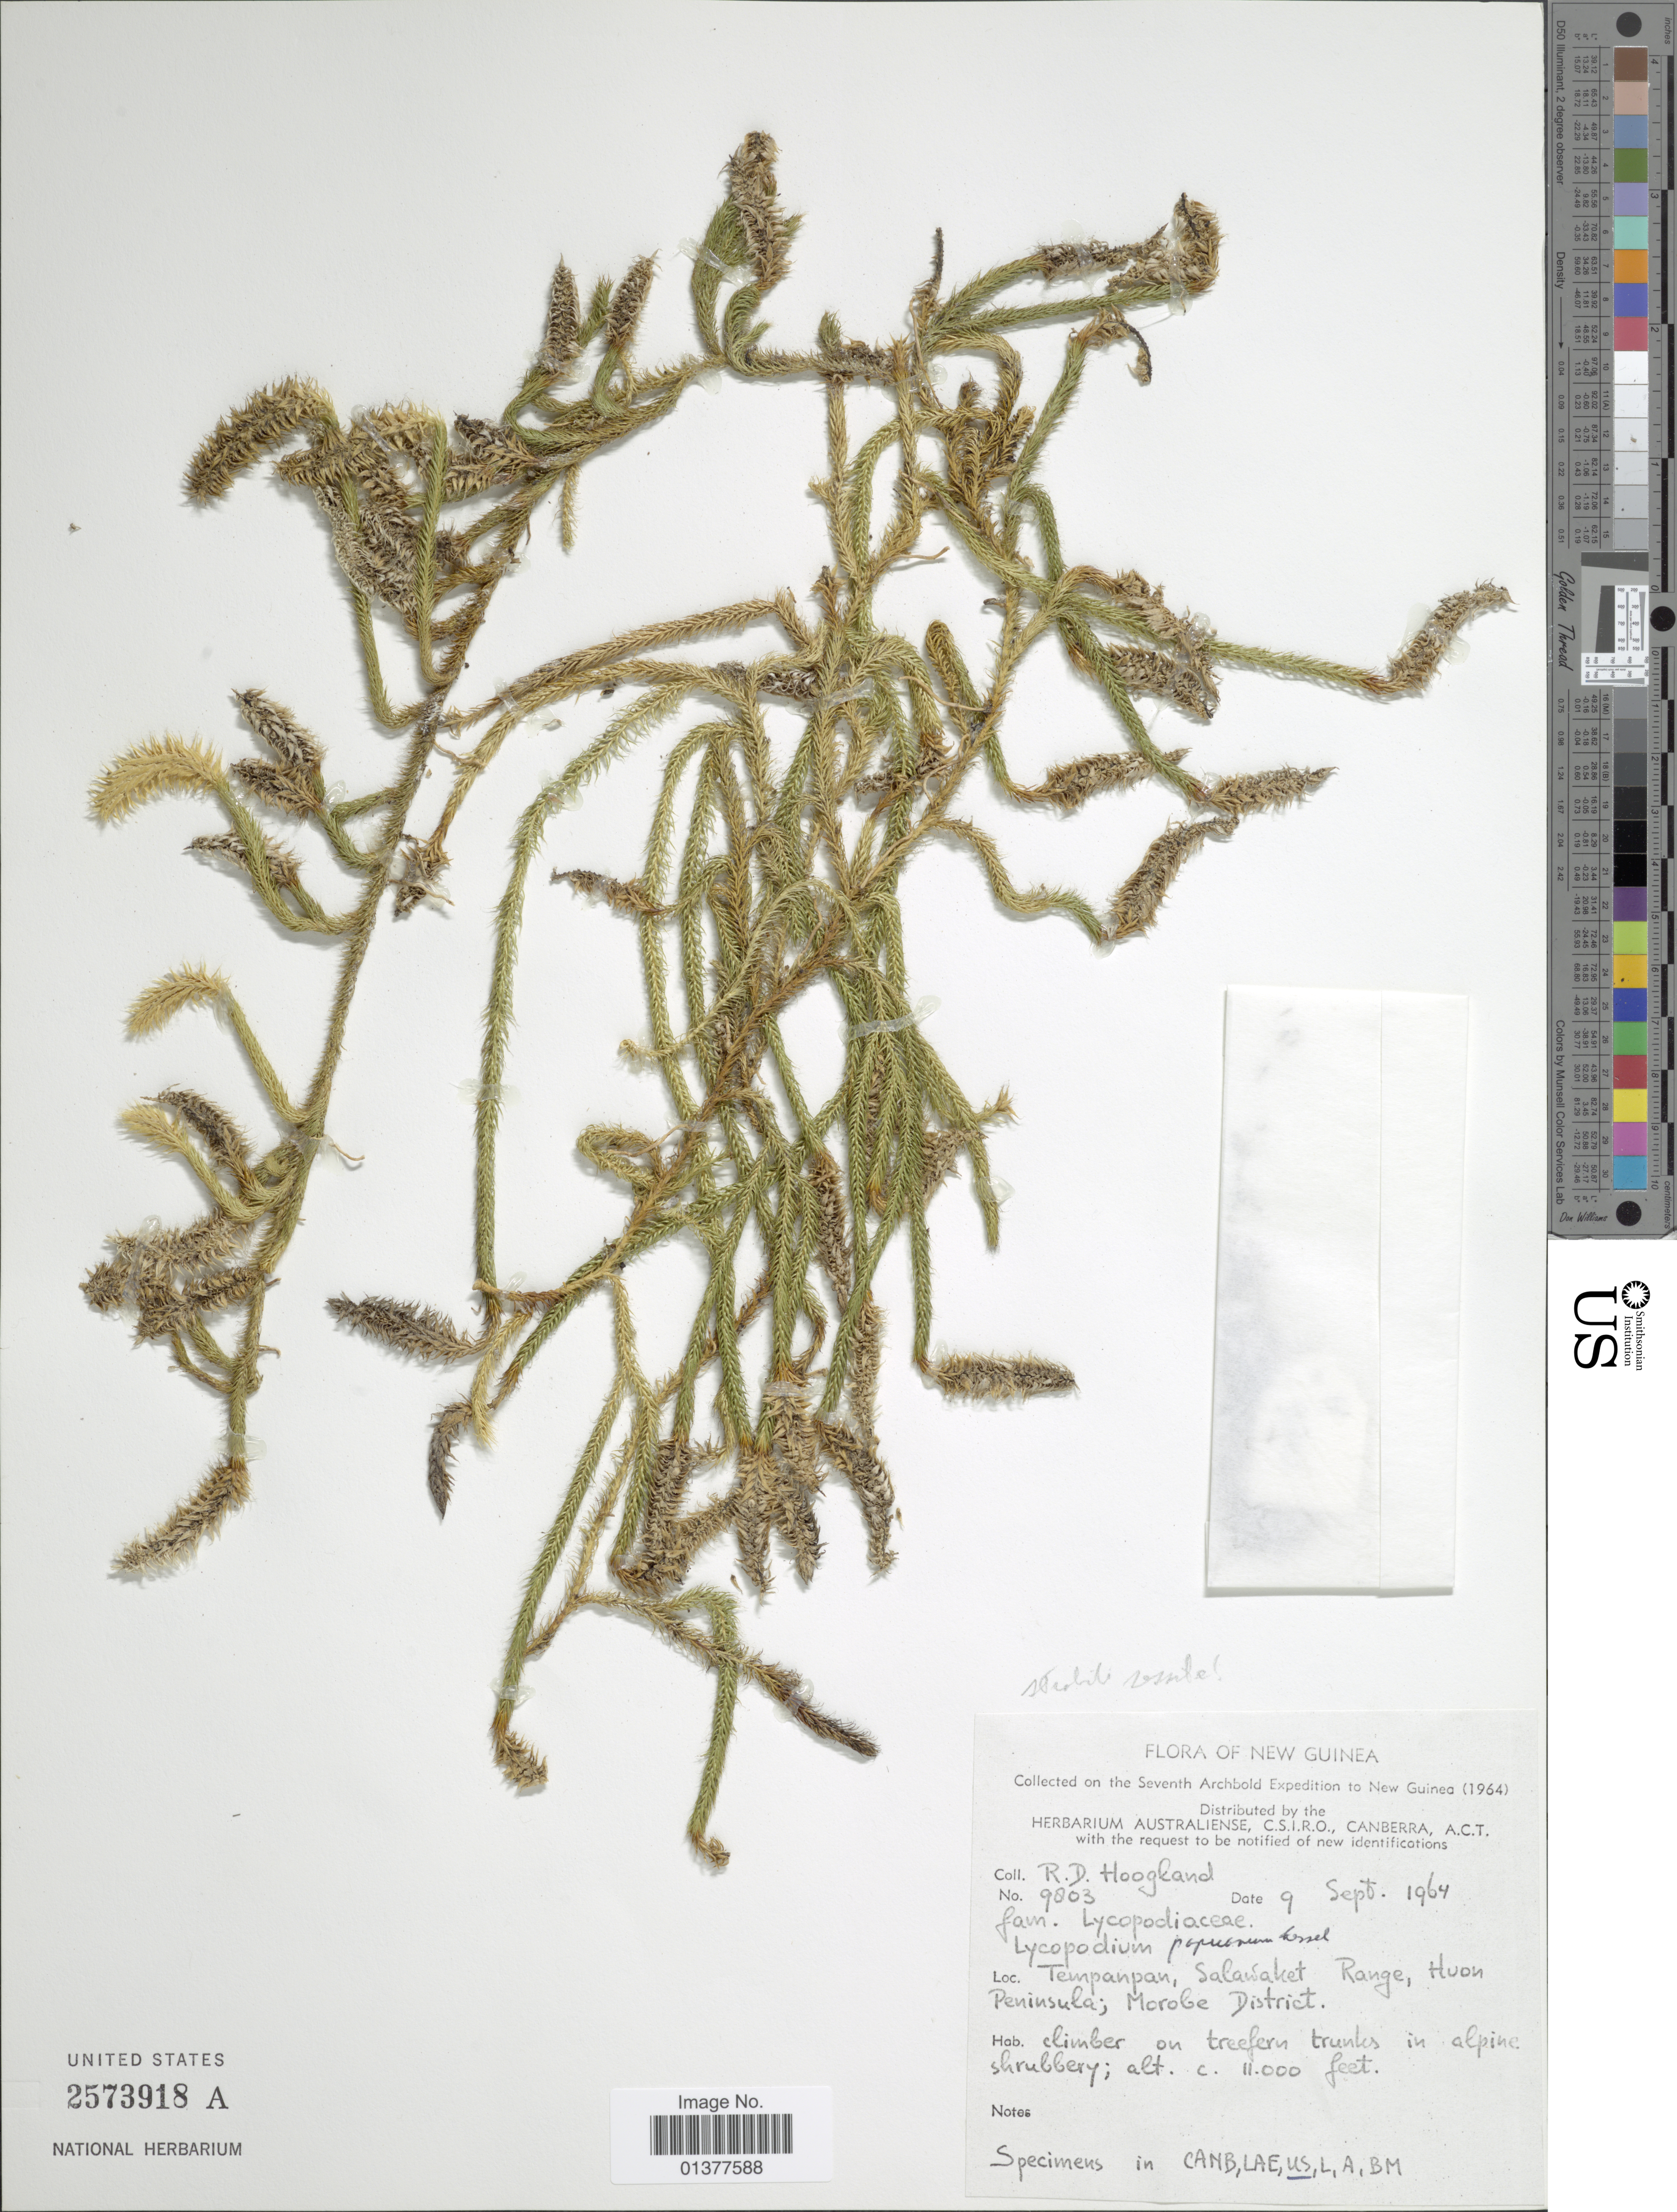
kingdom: Plantae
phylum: Tracheophyta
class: Lycopodiopsida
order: Lycopodiales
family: Lycopodiaceae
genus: Lycopodium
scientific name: Lycopodium papuanum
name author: Nessel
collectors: R. D. Hoogland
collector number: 9803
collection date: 1964-09-09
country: Papua New Guinea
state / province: Morobe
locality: Tempanpan, Salawaket Range, Huon peninsula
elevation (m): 3353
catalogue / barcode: US 2573918A